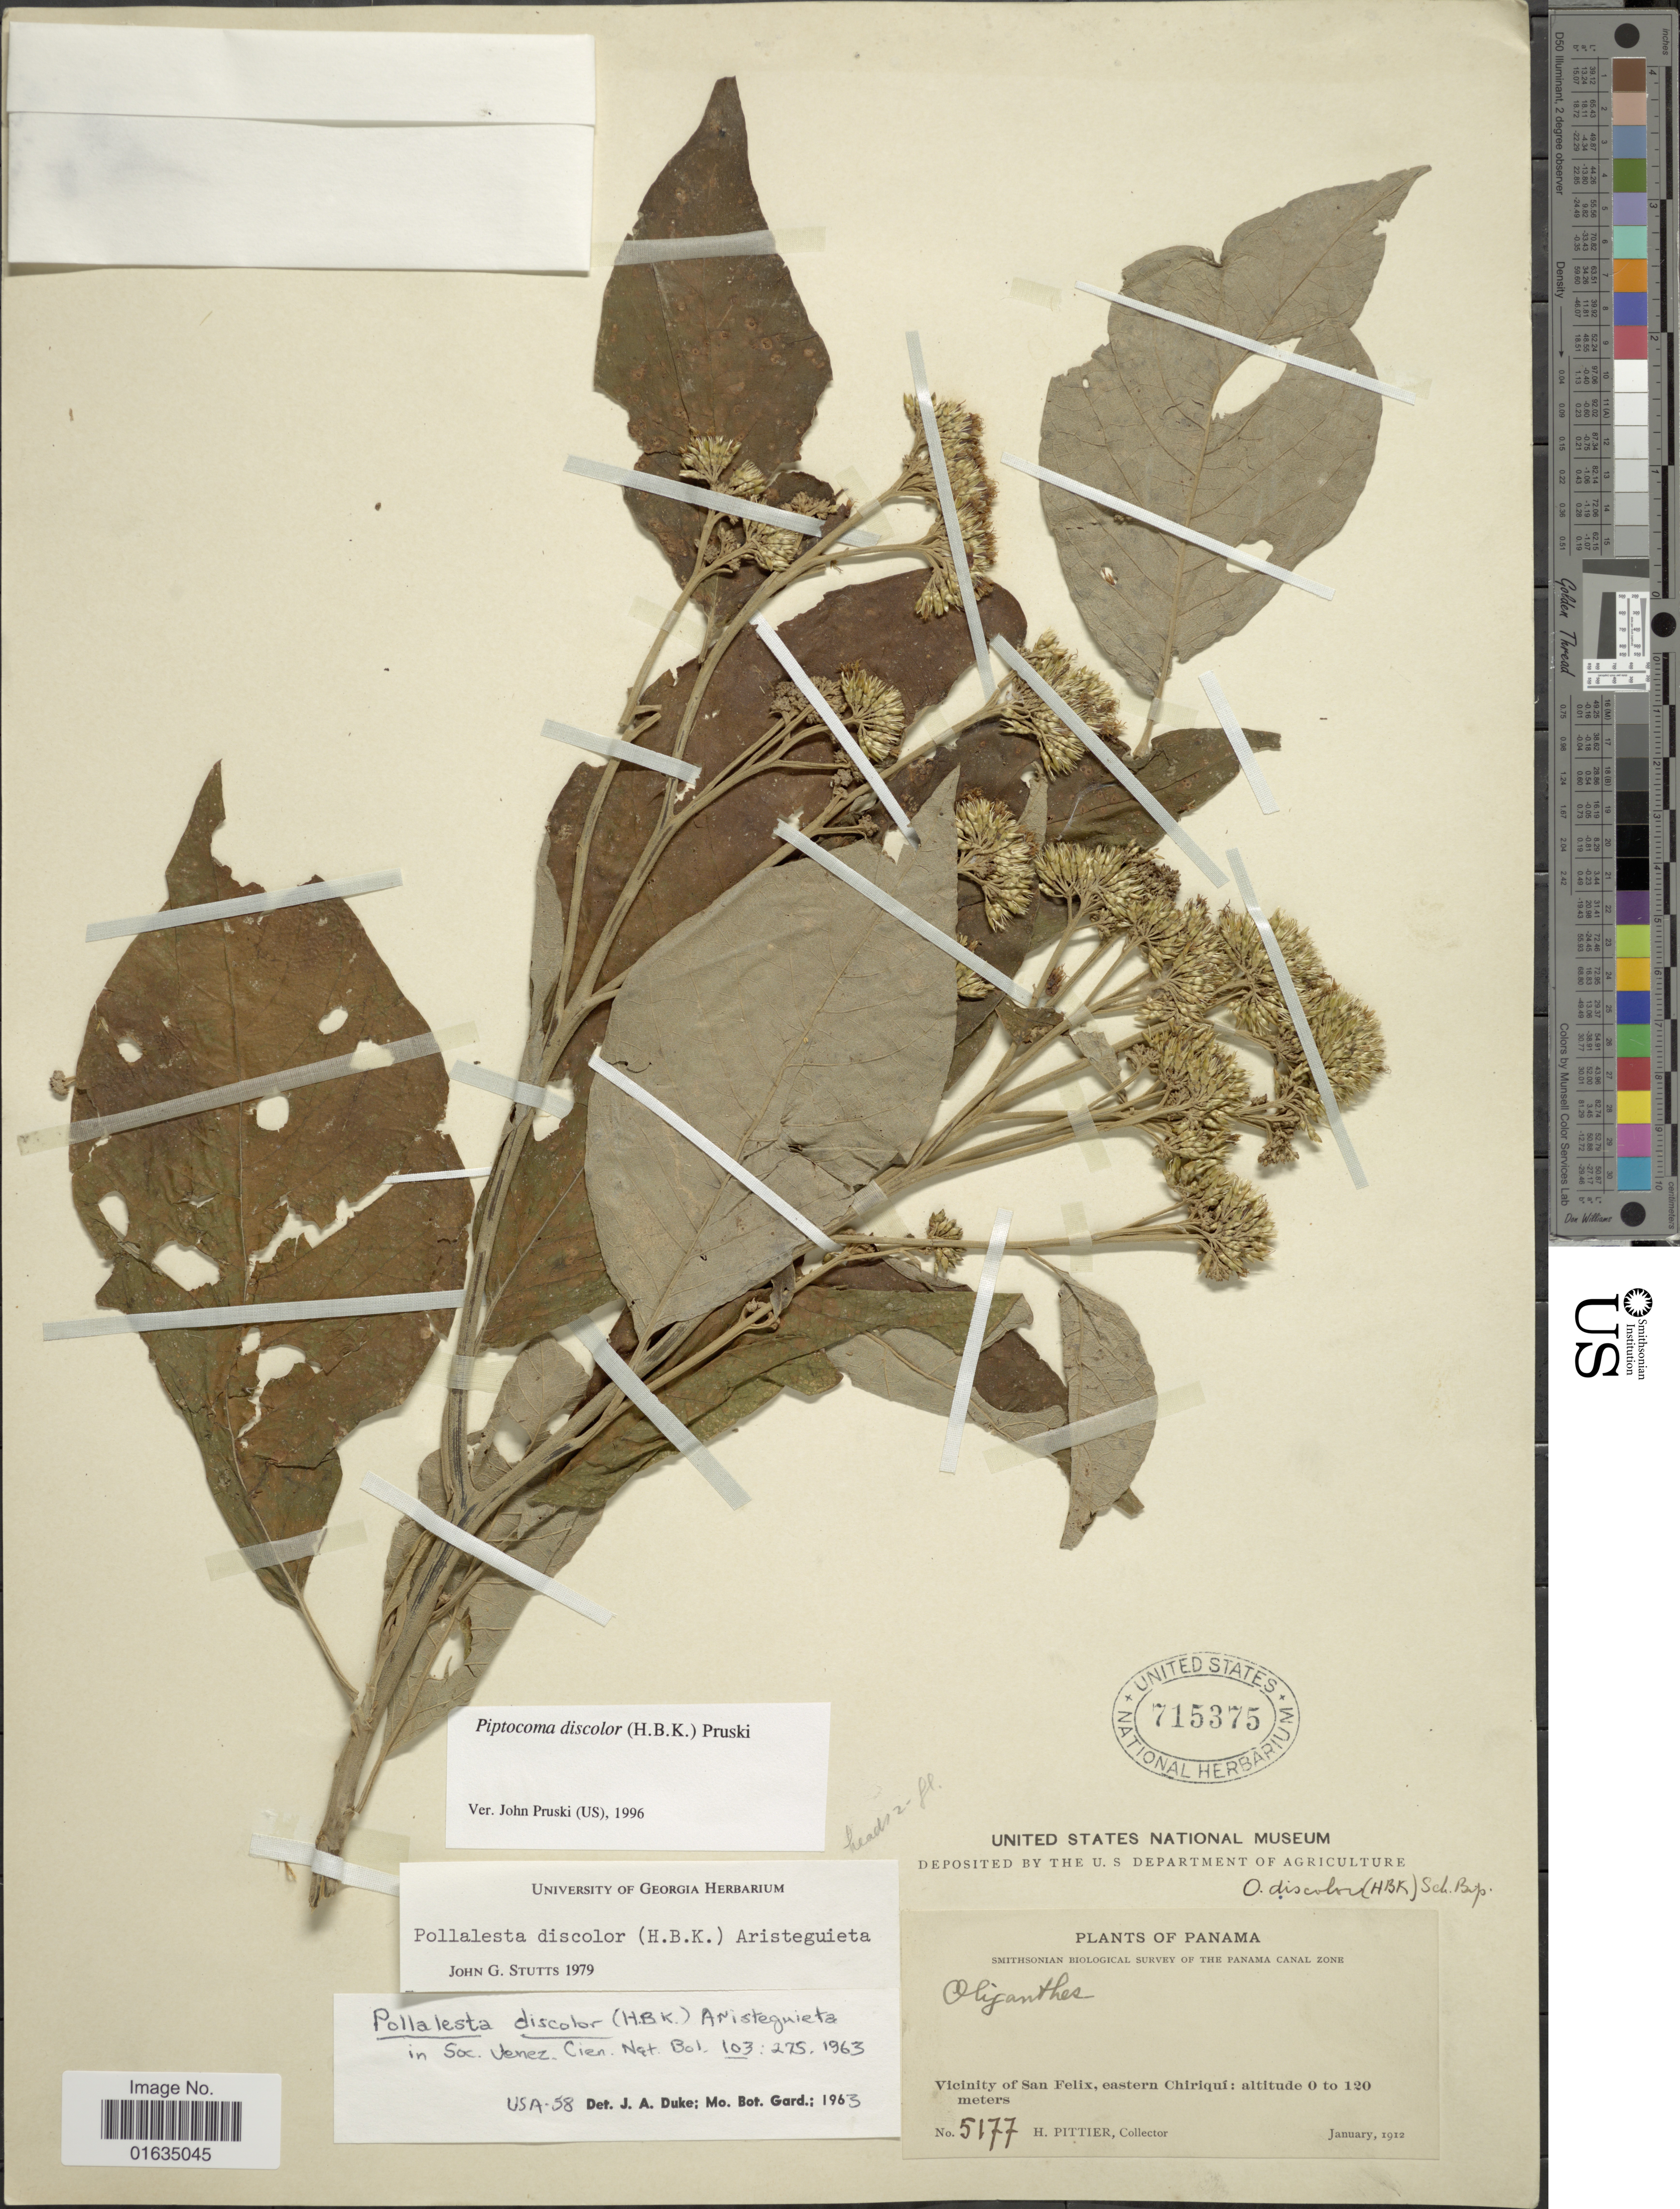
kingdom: Plantae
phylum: Tracheophyta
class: Magnoliopsida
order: Asterales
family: Asteraceae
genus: Pollalesta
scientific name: Pollalesta discolor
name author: (Kunth) Aristeg.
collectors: H. F. Pittier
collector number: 5177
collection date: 1912-01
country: Panama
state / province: Chiriqui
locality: Vicinity of San Felix, eastern Chiriqui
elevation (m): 0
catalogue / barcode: US 715375